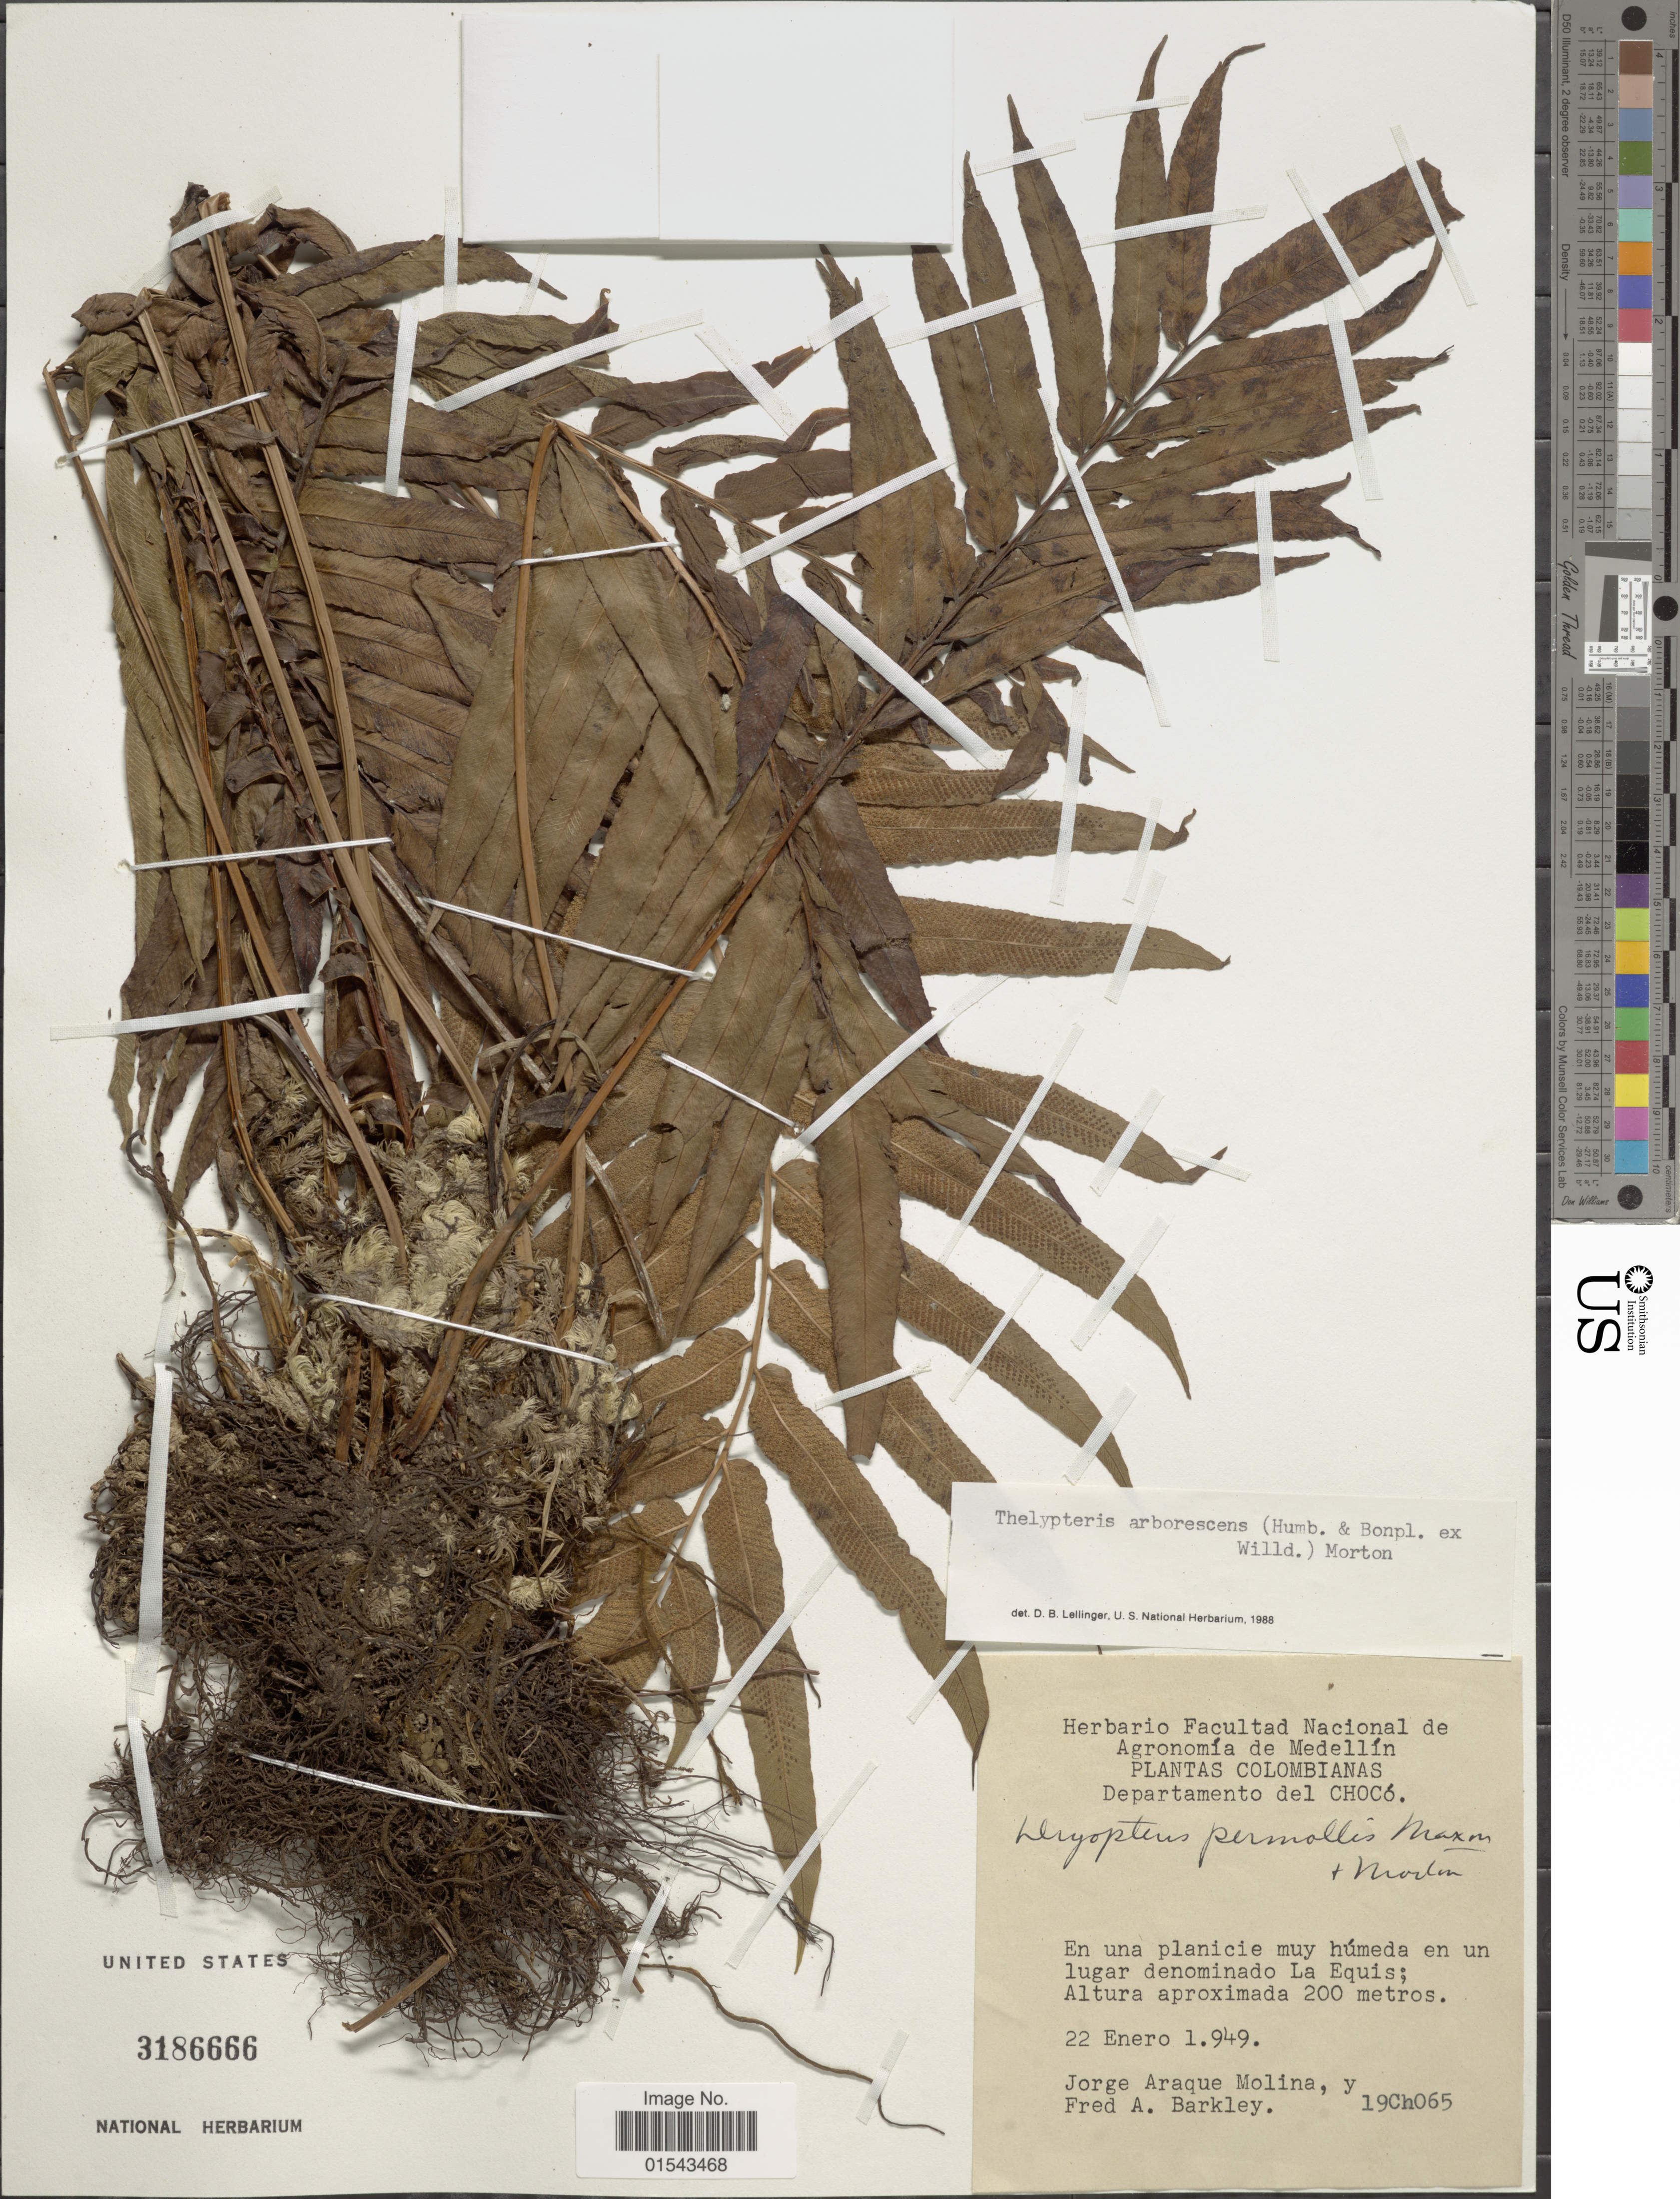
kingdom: Plantae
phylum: Tracheophyta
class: Polypodiopsida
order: Polypodiales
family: Thelypteridaceae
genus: Meniscium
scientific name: Meniscium arborescens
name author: Humb. & Bonpl. ex Willd.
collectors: J. Araque Molina & F. A. Barkley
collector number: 16Ch065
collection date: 1949-01-22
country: Colombia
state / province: Chocó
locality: La Equis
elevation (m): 200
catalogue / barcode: US 3186666